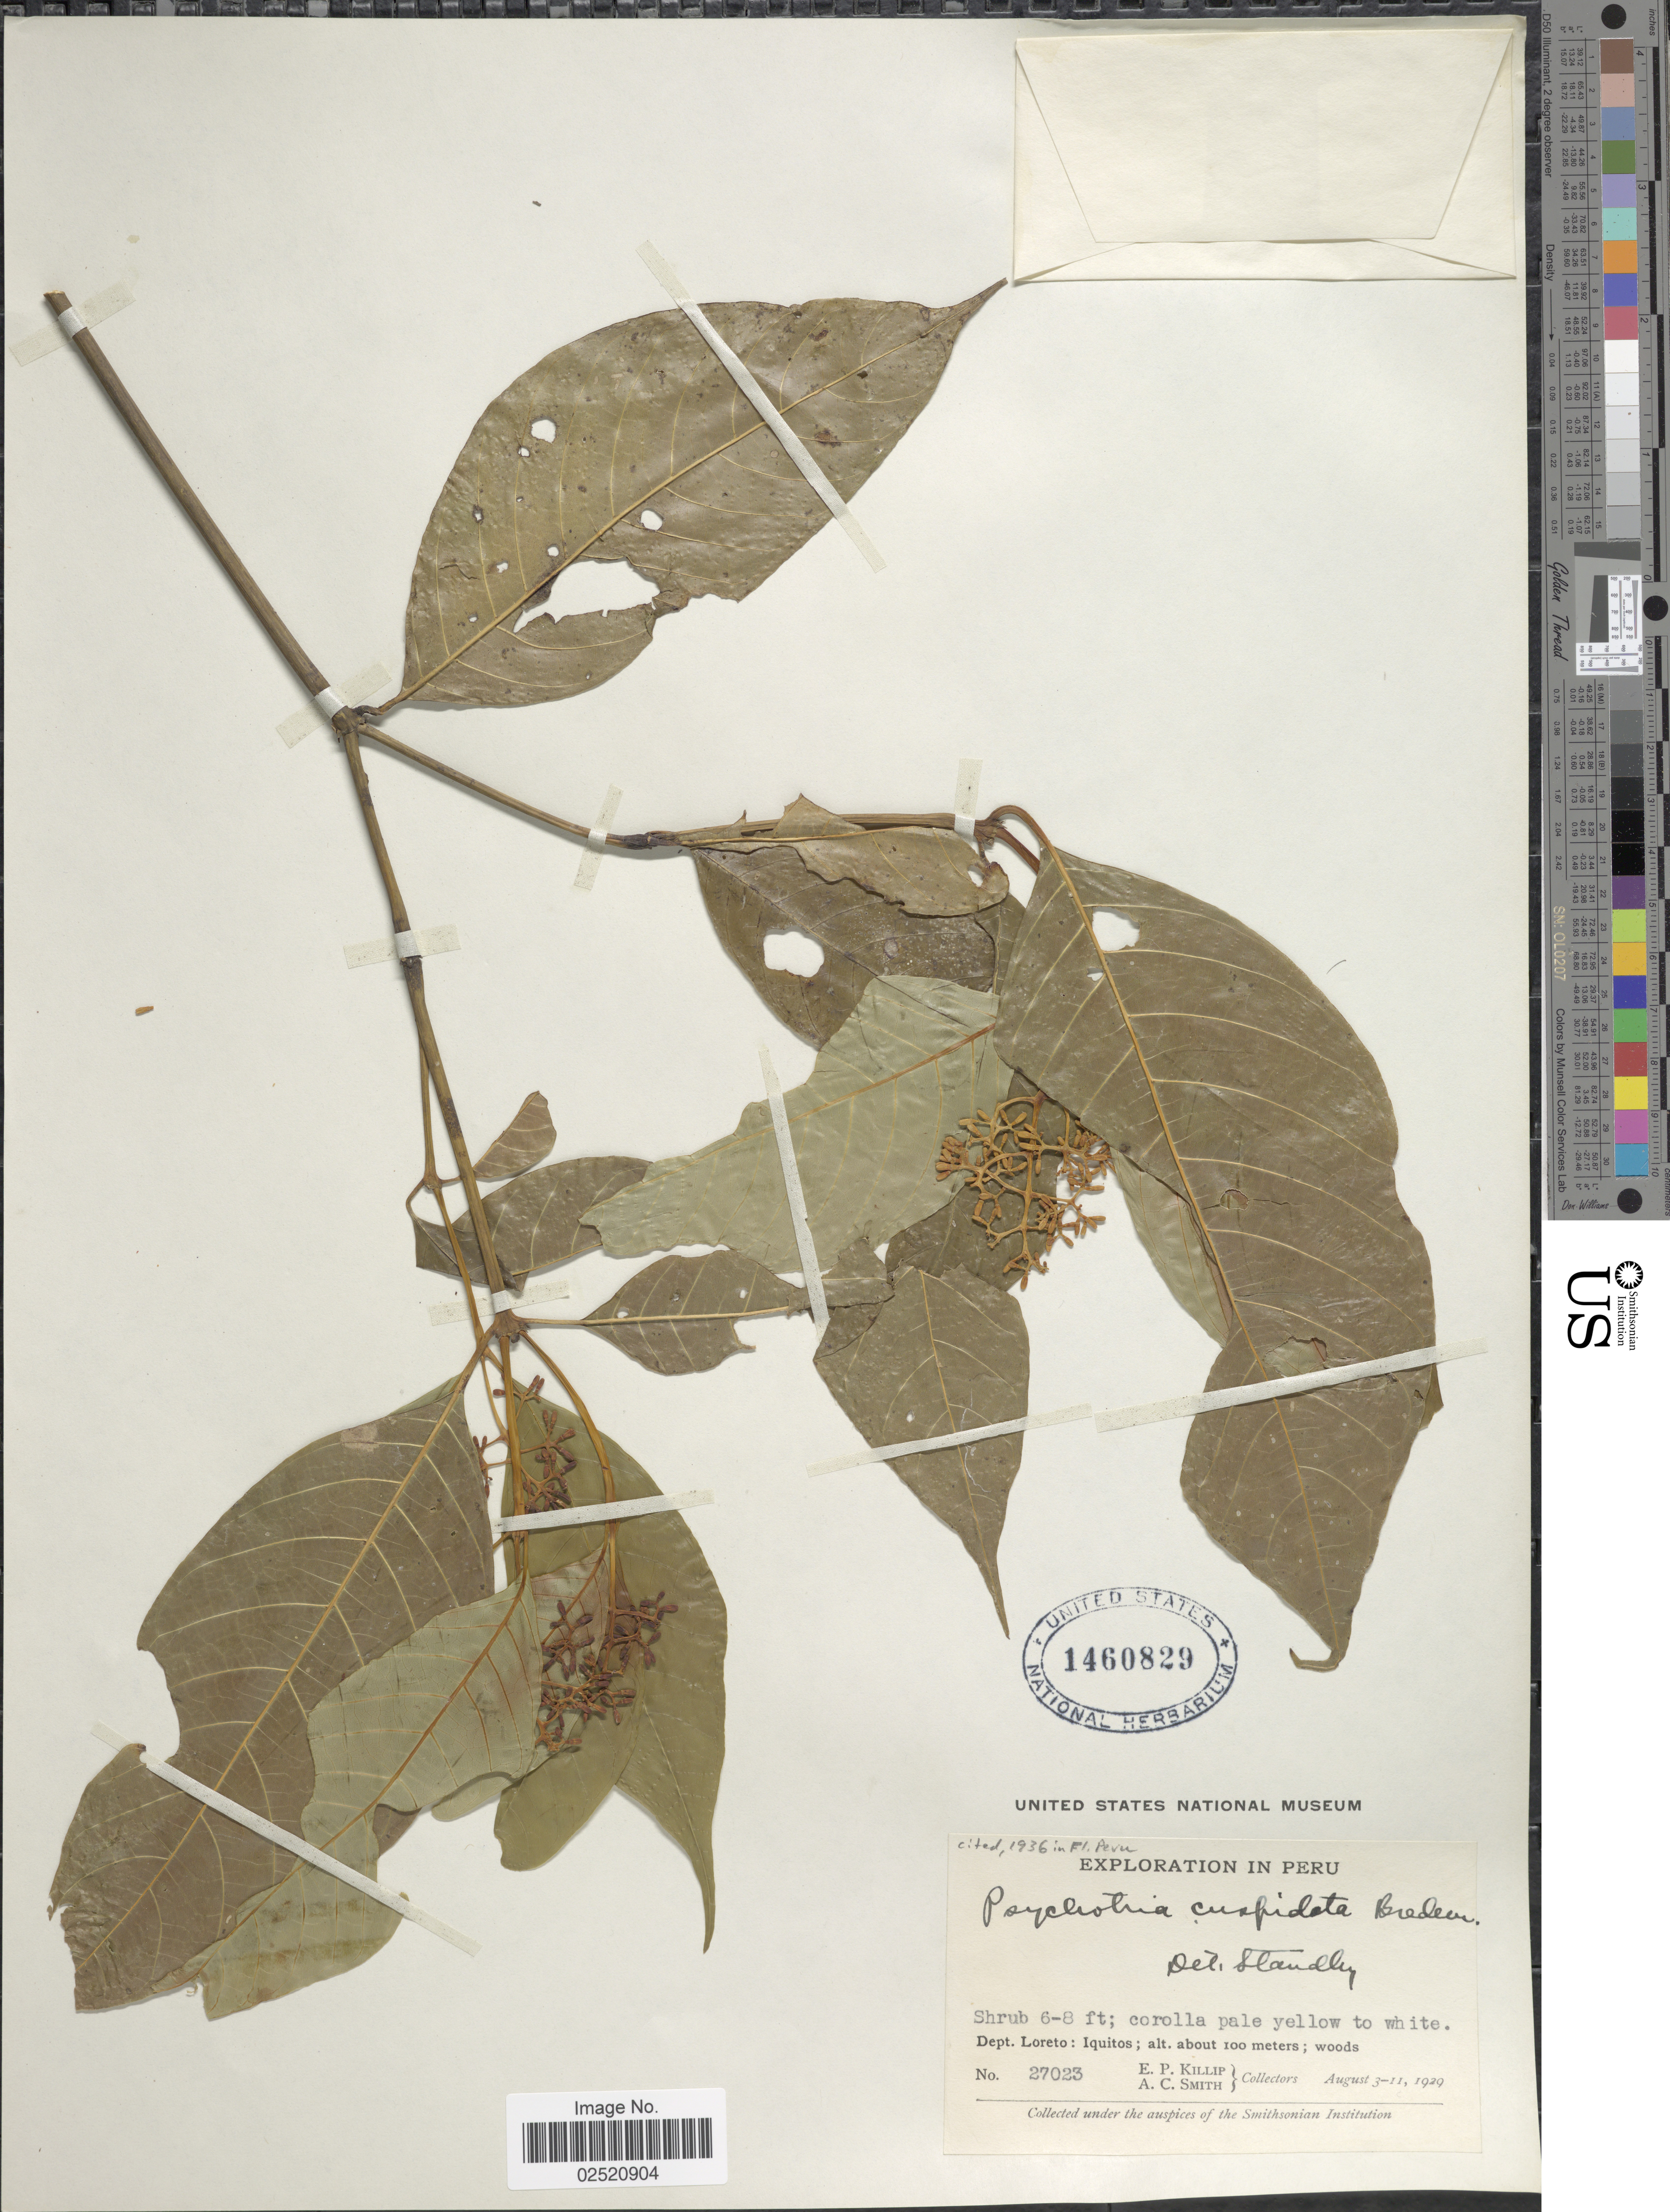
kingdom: Plantae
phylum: Tracheophyta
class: Magnoliopsida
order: Gentianales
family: Rubiaceae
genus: Psychotria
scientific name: Psychotria acuminata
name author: Benth.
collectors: E. P. Killip & A. C. Smith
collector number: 27023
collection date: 1929-08-03/1929-08-11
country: Peru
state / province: Loreto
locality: Iquitos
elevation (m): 100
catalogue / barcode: US 1460829